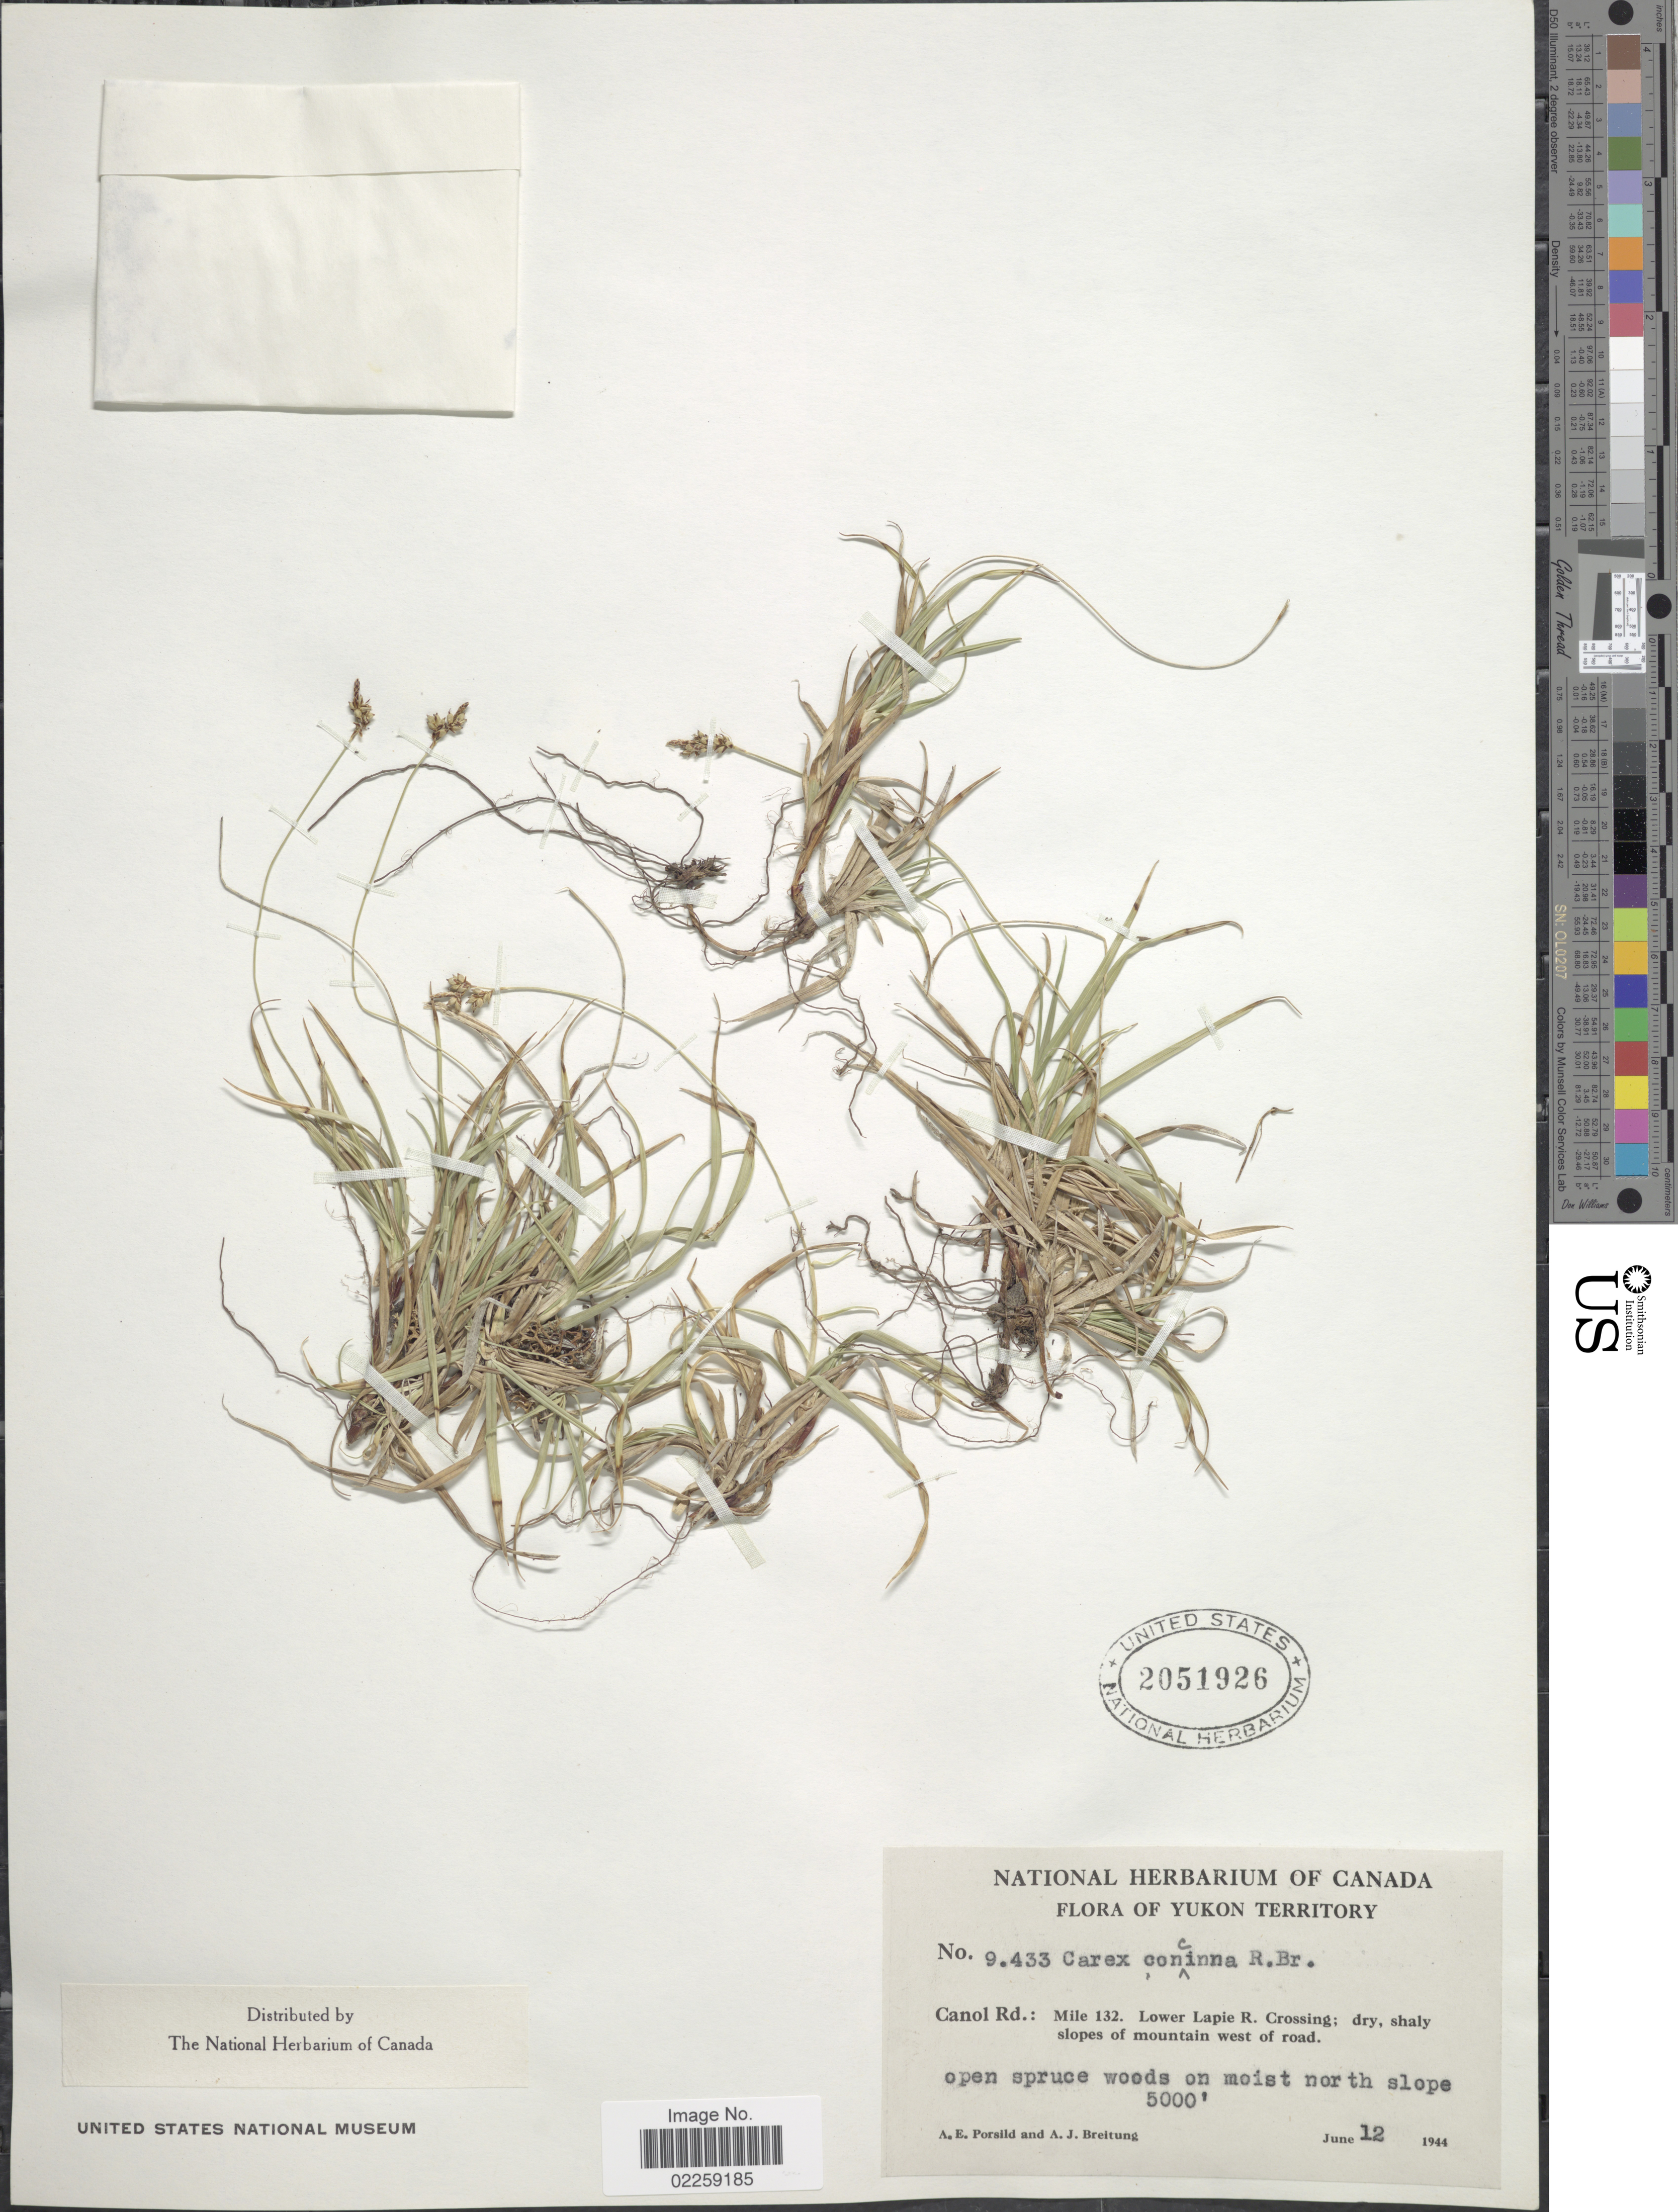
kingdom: Plantae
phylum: Tracheophyta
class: Liliopsida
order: Poales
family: Cyperaceae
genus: Carex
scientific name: Carex concinna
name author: R. Br.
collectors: A. E. Porsild & A. Breitung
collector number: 9433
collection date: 1944-06-12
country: Canada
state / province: Yukon Territory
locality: Canol Rd.: Mile 132. Lower Lapie R. Crossing; dry, shaly slopes of mountain west of road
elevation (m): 1524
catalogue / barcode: US 2051926